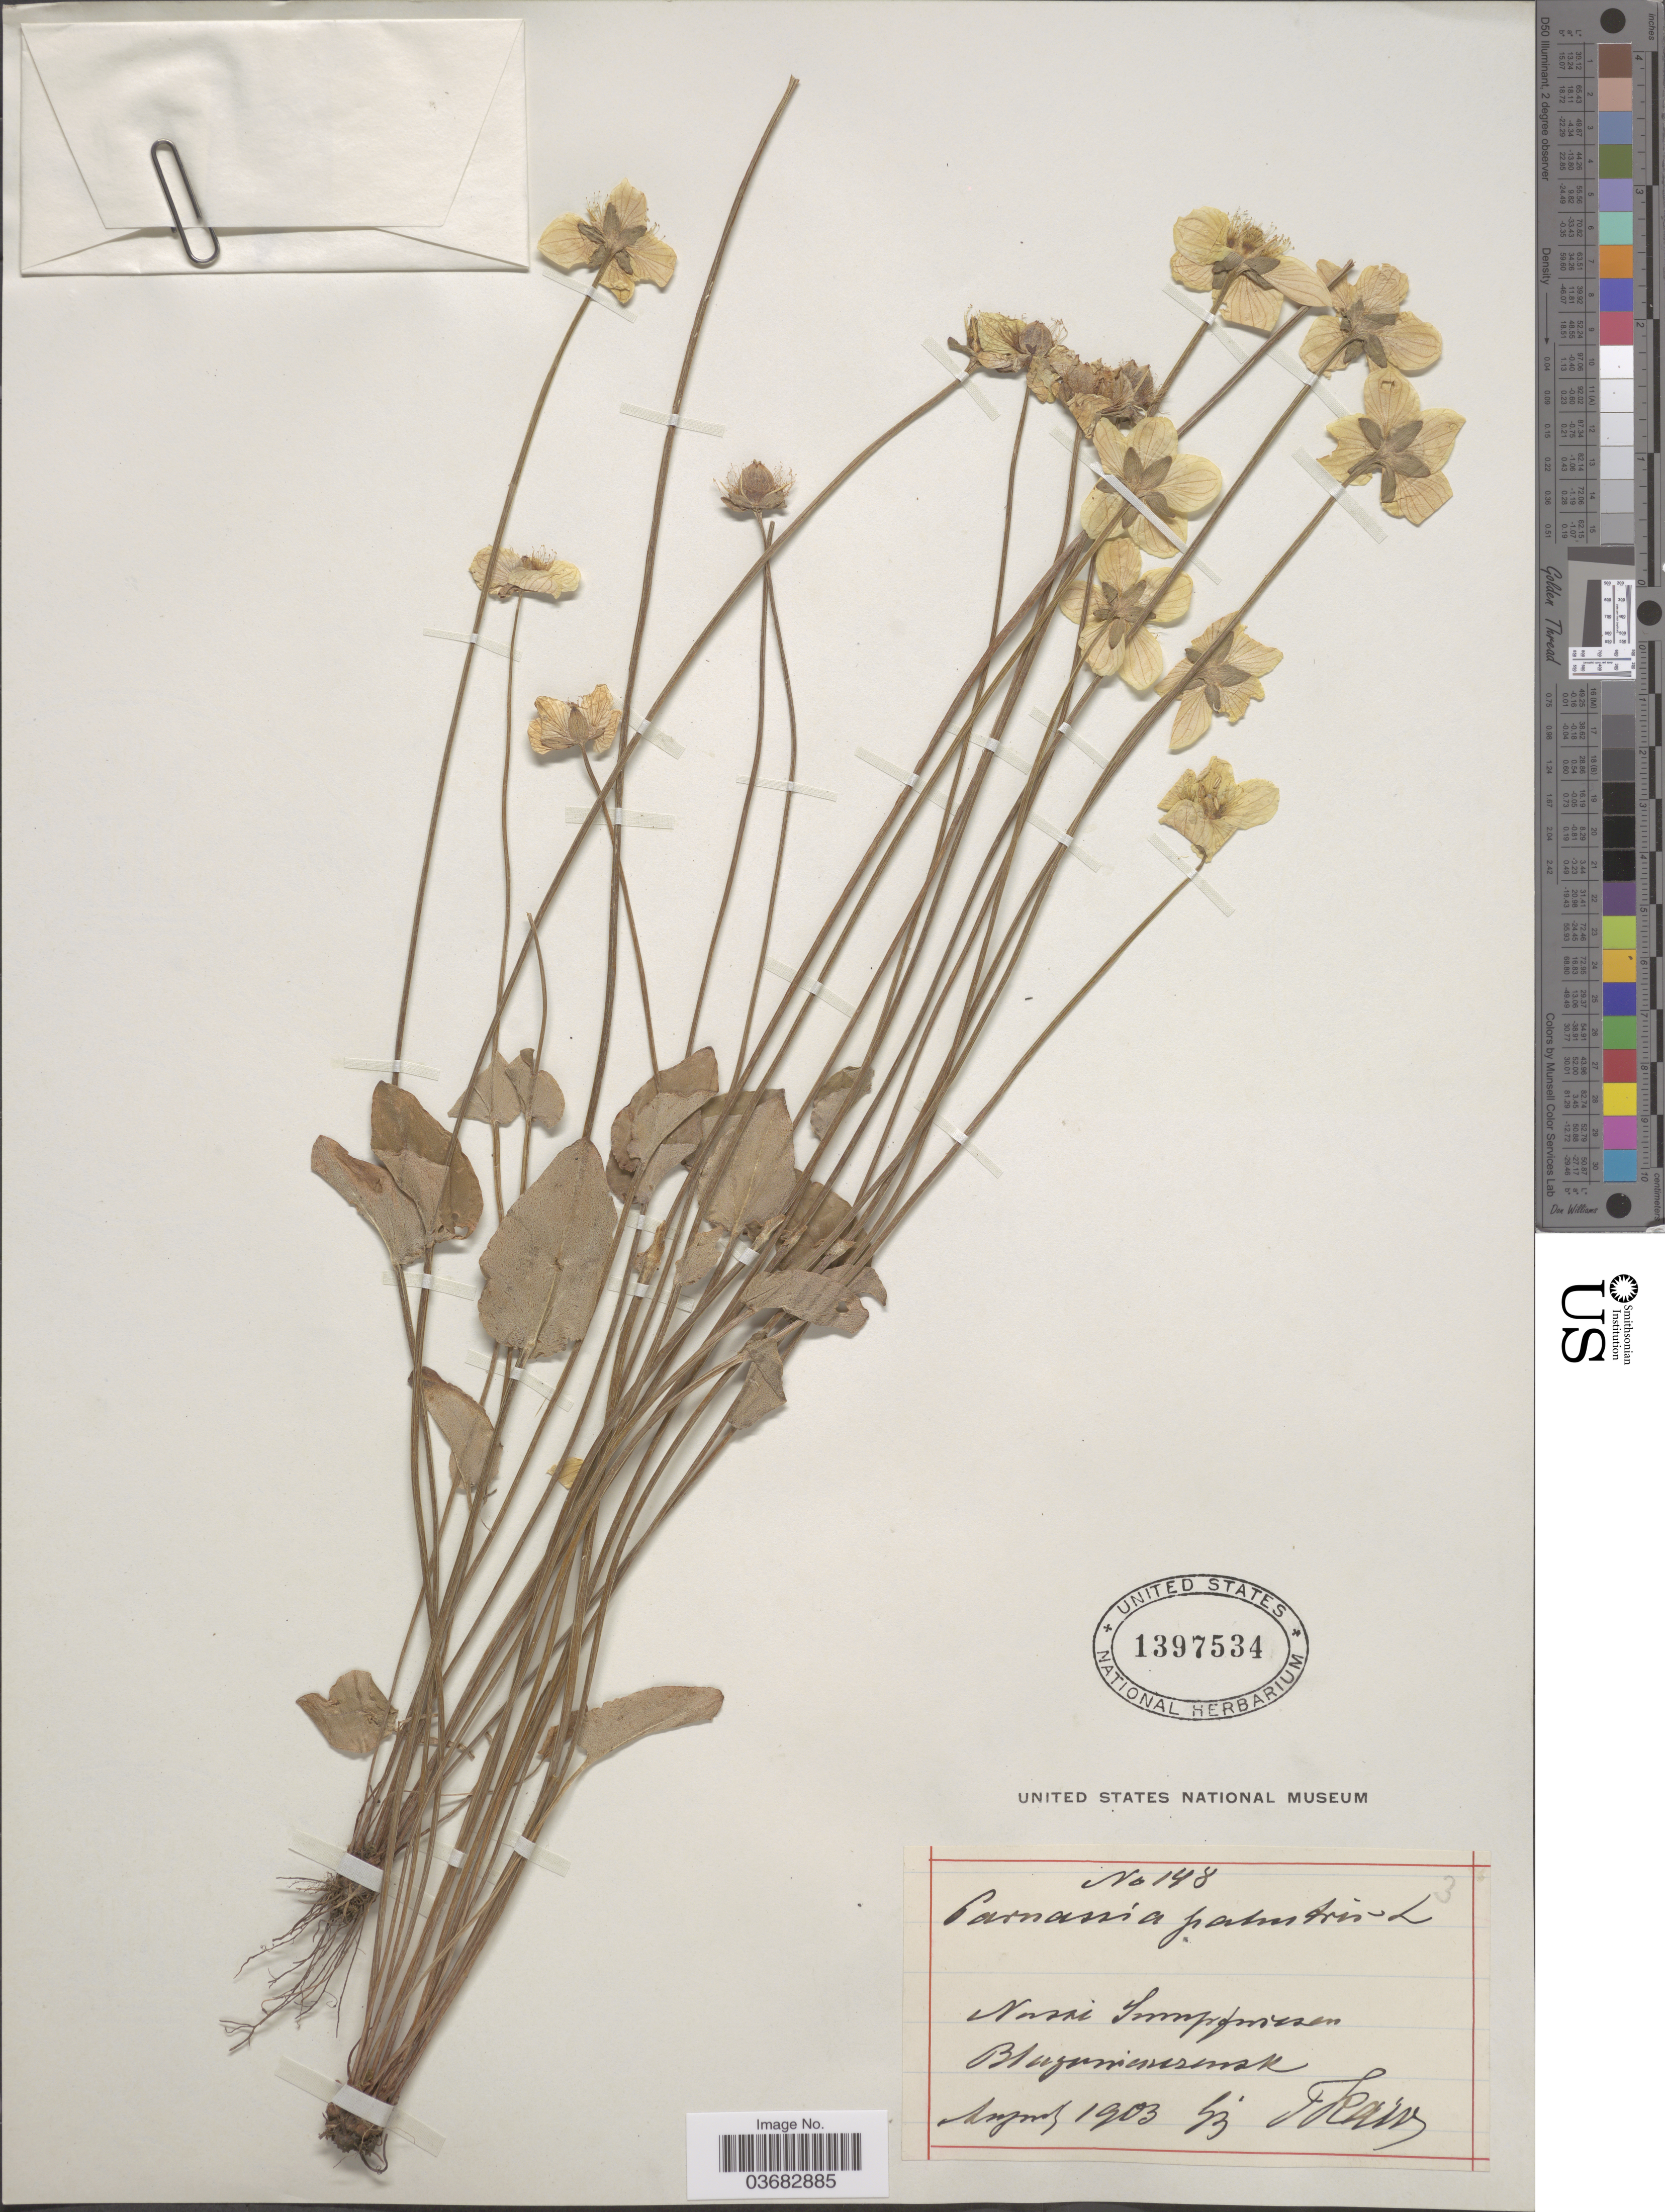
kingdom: Plantae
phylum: Tracheophyta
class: Magnoliopsida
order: Celastrales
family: Parnassiaceae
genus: Parnassia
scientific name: Parnassia palustris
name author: L.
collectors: F. Karo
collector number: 148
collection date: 1903-08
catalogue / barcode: US 1397534